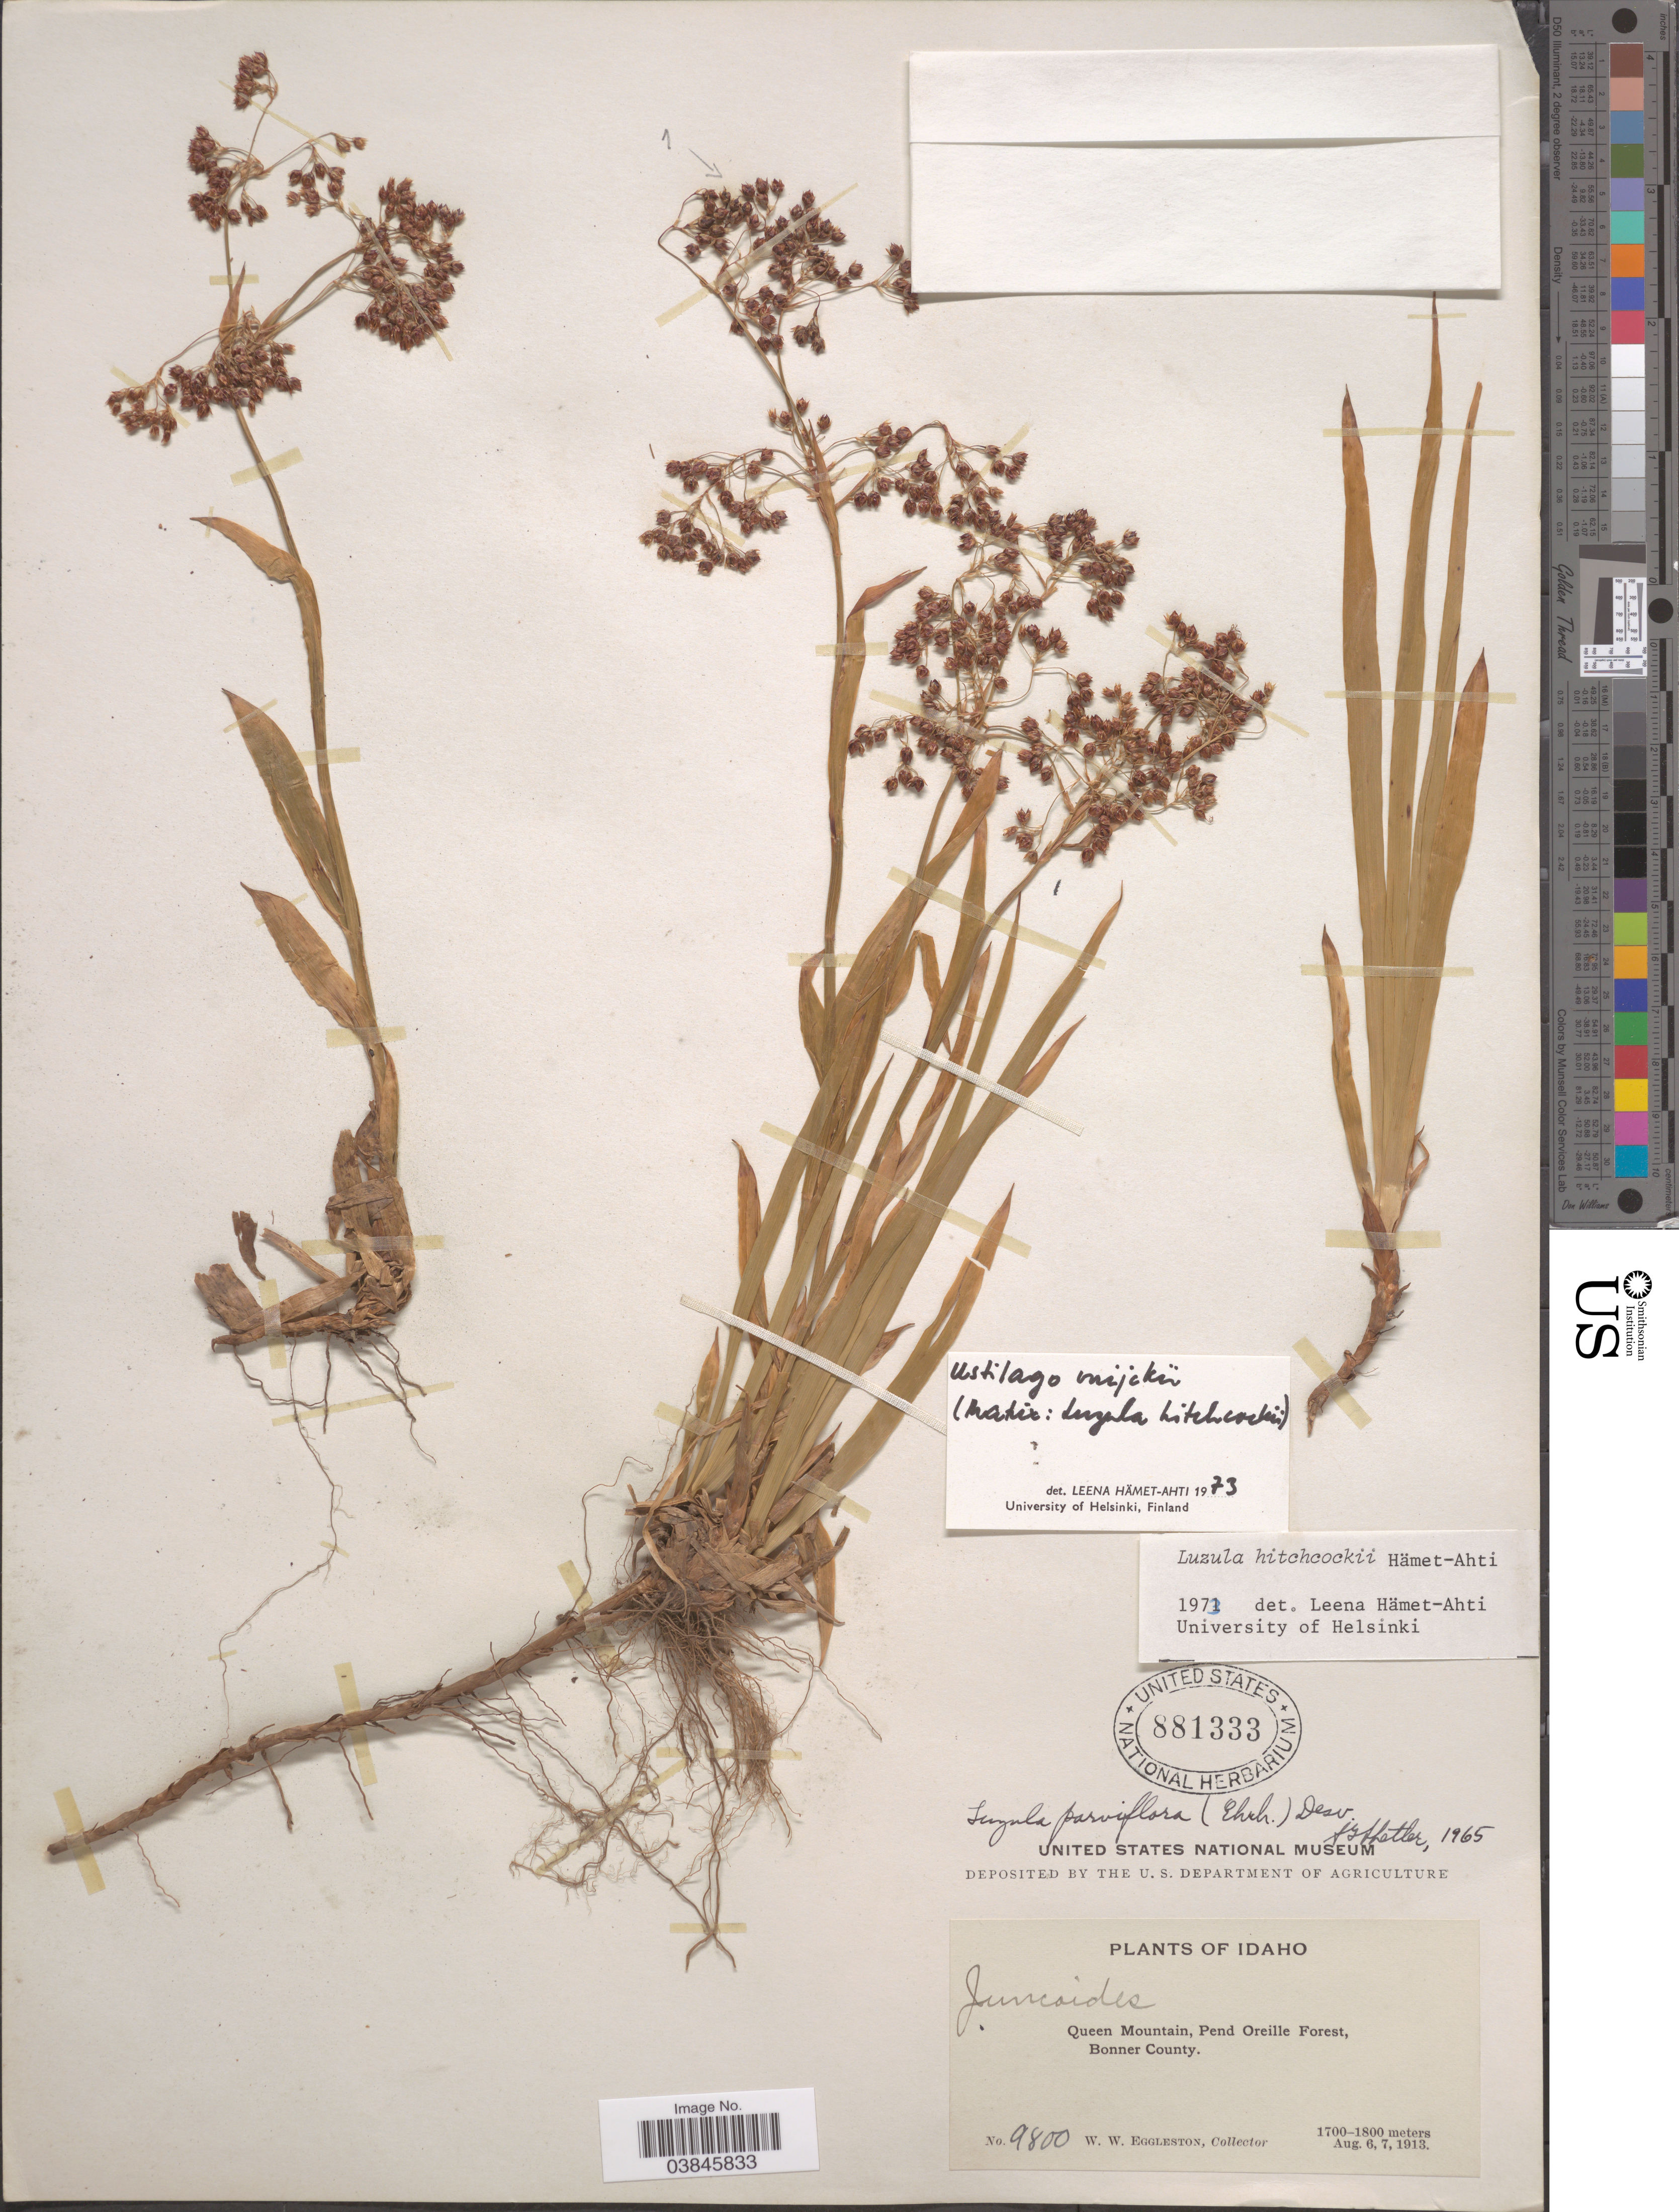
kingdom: Plantae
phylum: Tracheophyta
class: Liliopsida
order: Poales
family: Juncaceae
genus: Luzula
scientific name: Luzula hitchcockii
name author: Hämet-Ahti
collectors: W. W. Eggleston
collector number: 9800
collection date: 1913-08-06/1913-08-07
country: United States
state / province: Idaho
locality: Queen Mountain, Pend Oreille Forest, Bonner County.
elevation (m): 1700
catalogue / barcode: US 881333